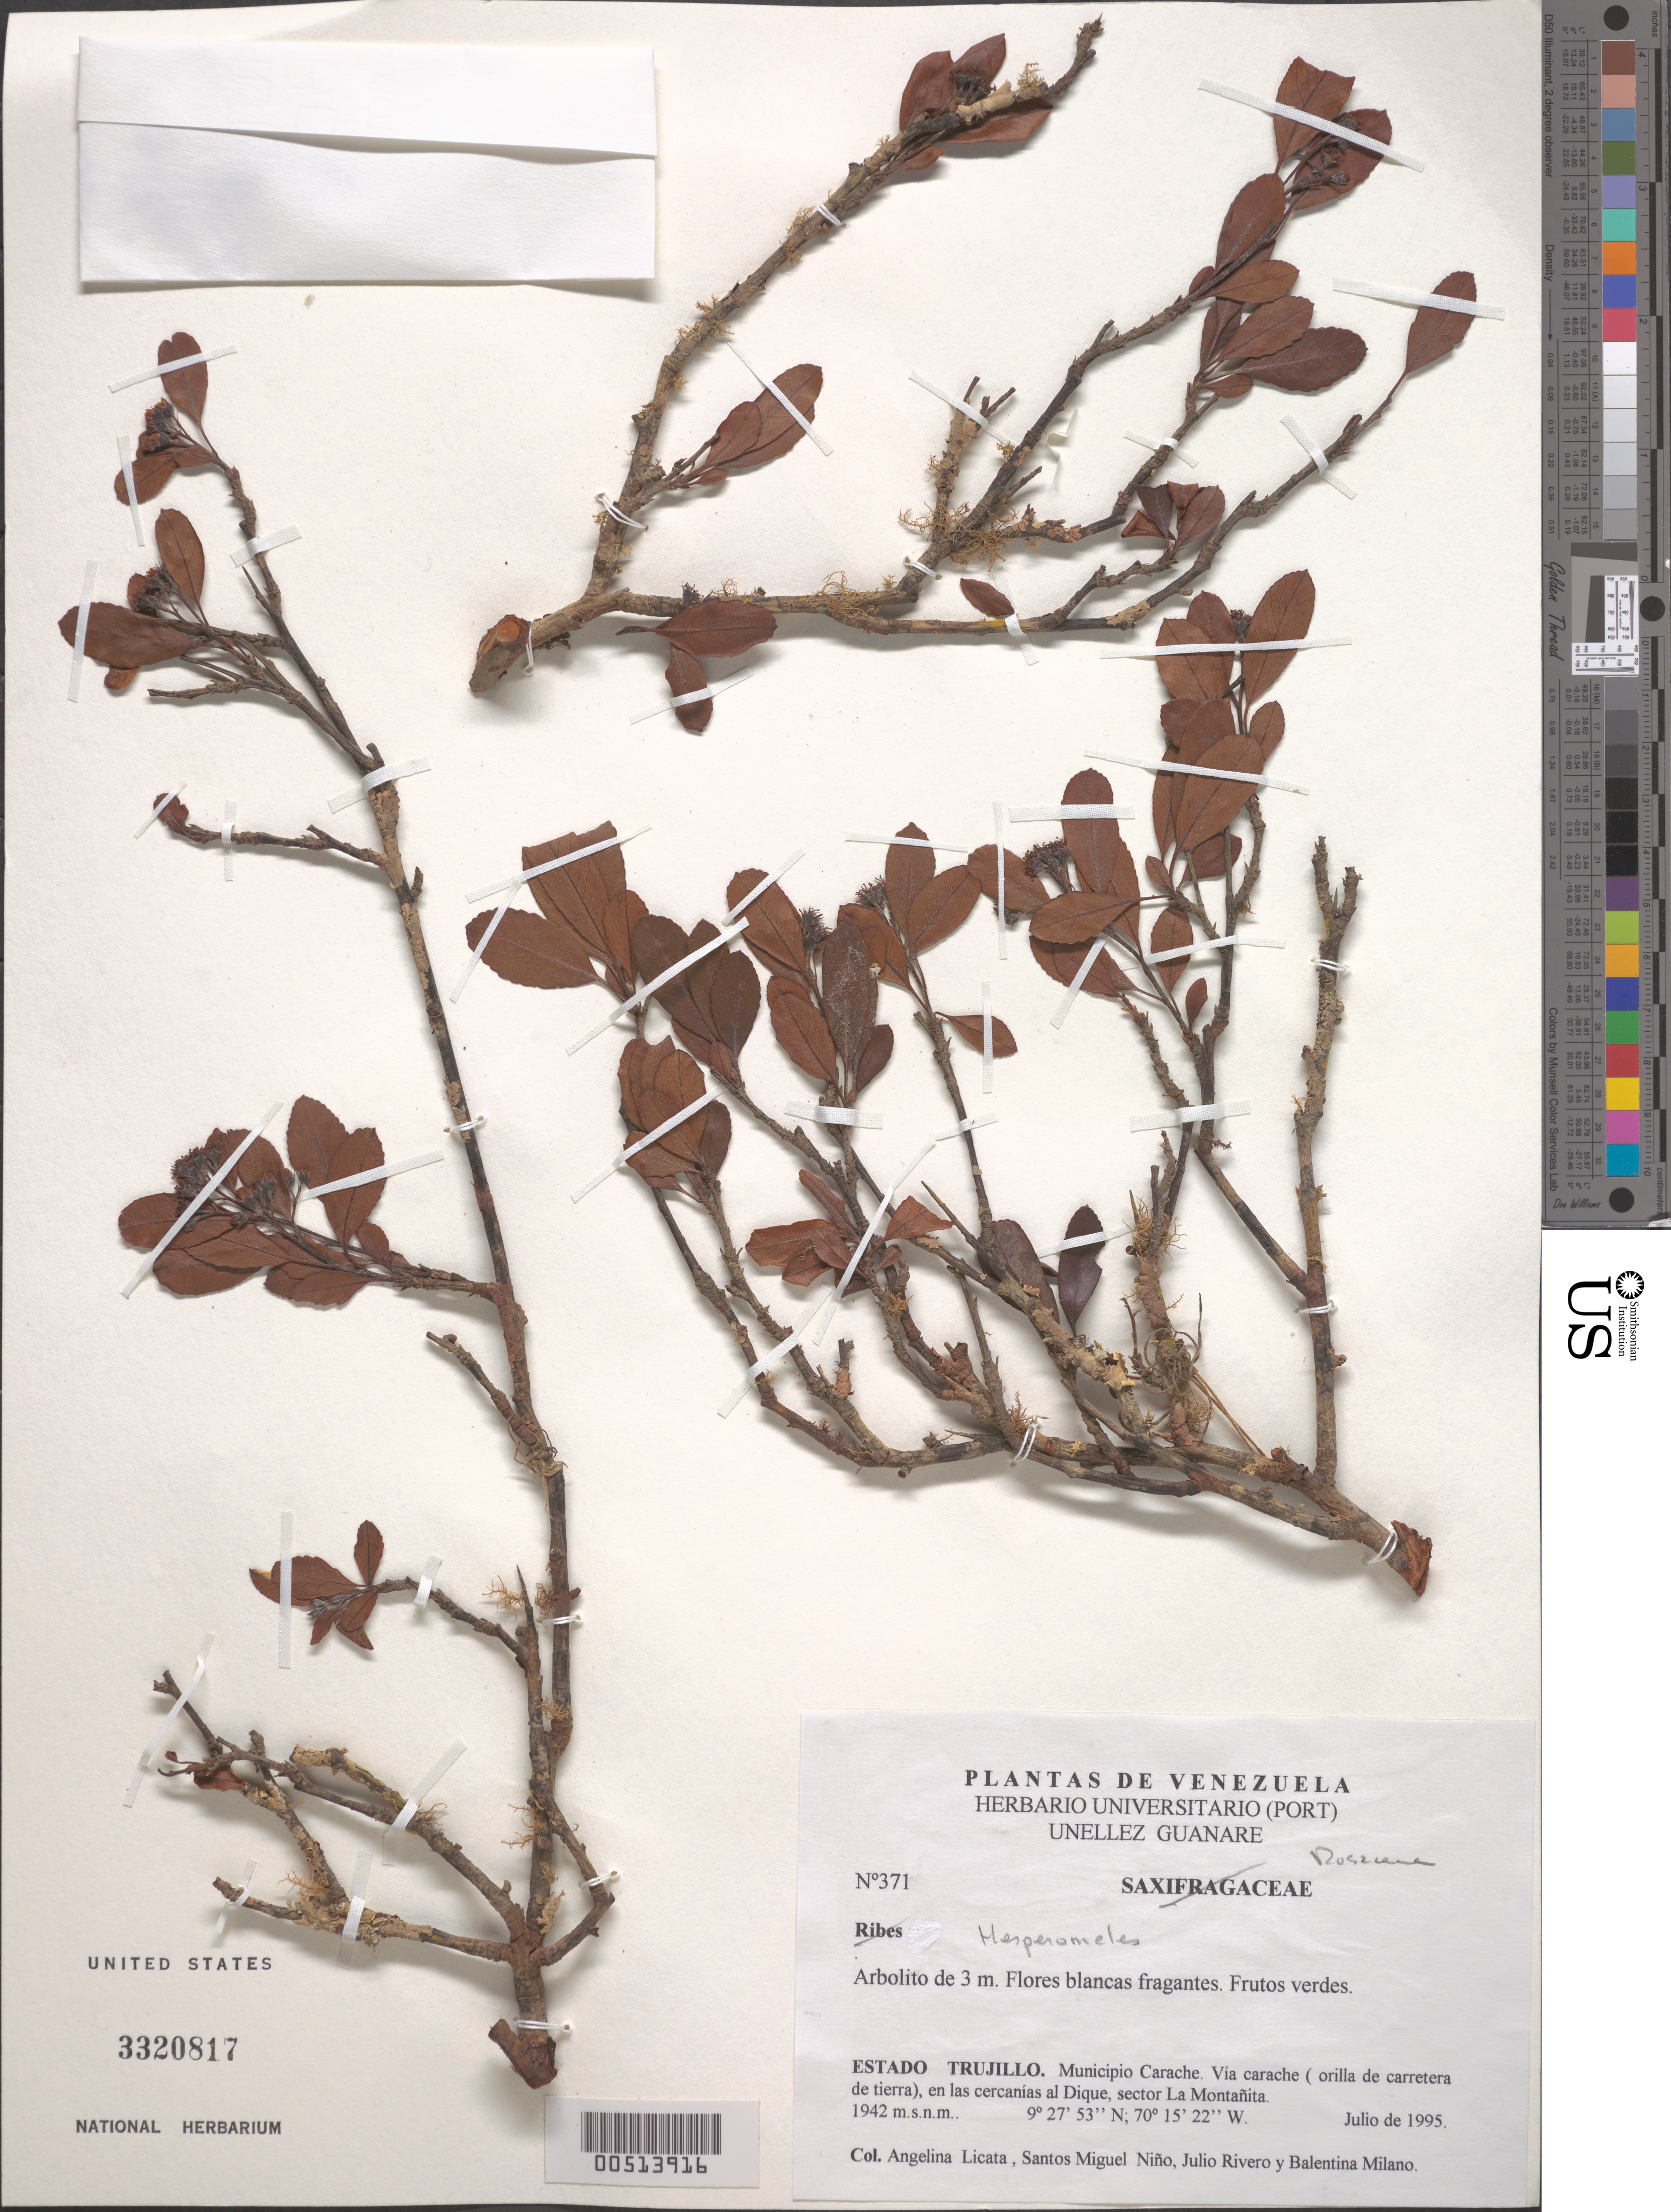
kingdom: Plantae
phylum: Tracheophyta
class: Magnoliopsida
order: Saxifragales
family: Grossulariaceae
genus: Ribes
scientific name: Ribes sp.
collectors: A. Licata, S. M. Niño, J. Rivero & B. Milano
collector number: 371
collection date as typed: Jul 1995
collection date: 1995-07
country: Venezuela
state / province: Trujillo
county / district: Carache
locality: Vía carache (orilla de carretera de tierra), en las cercanías al Dique, sector La Montañita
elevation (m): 1942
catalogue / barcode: US 3320817